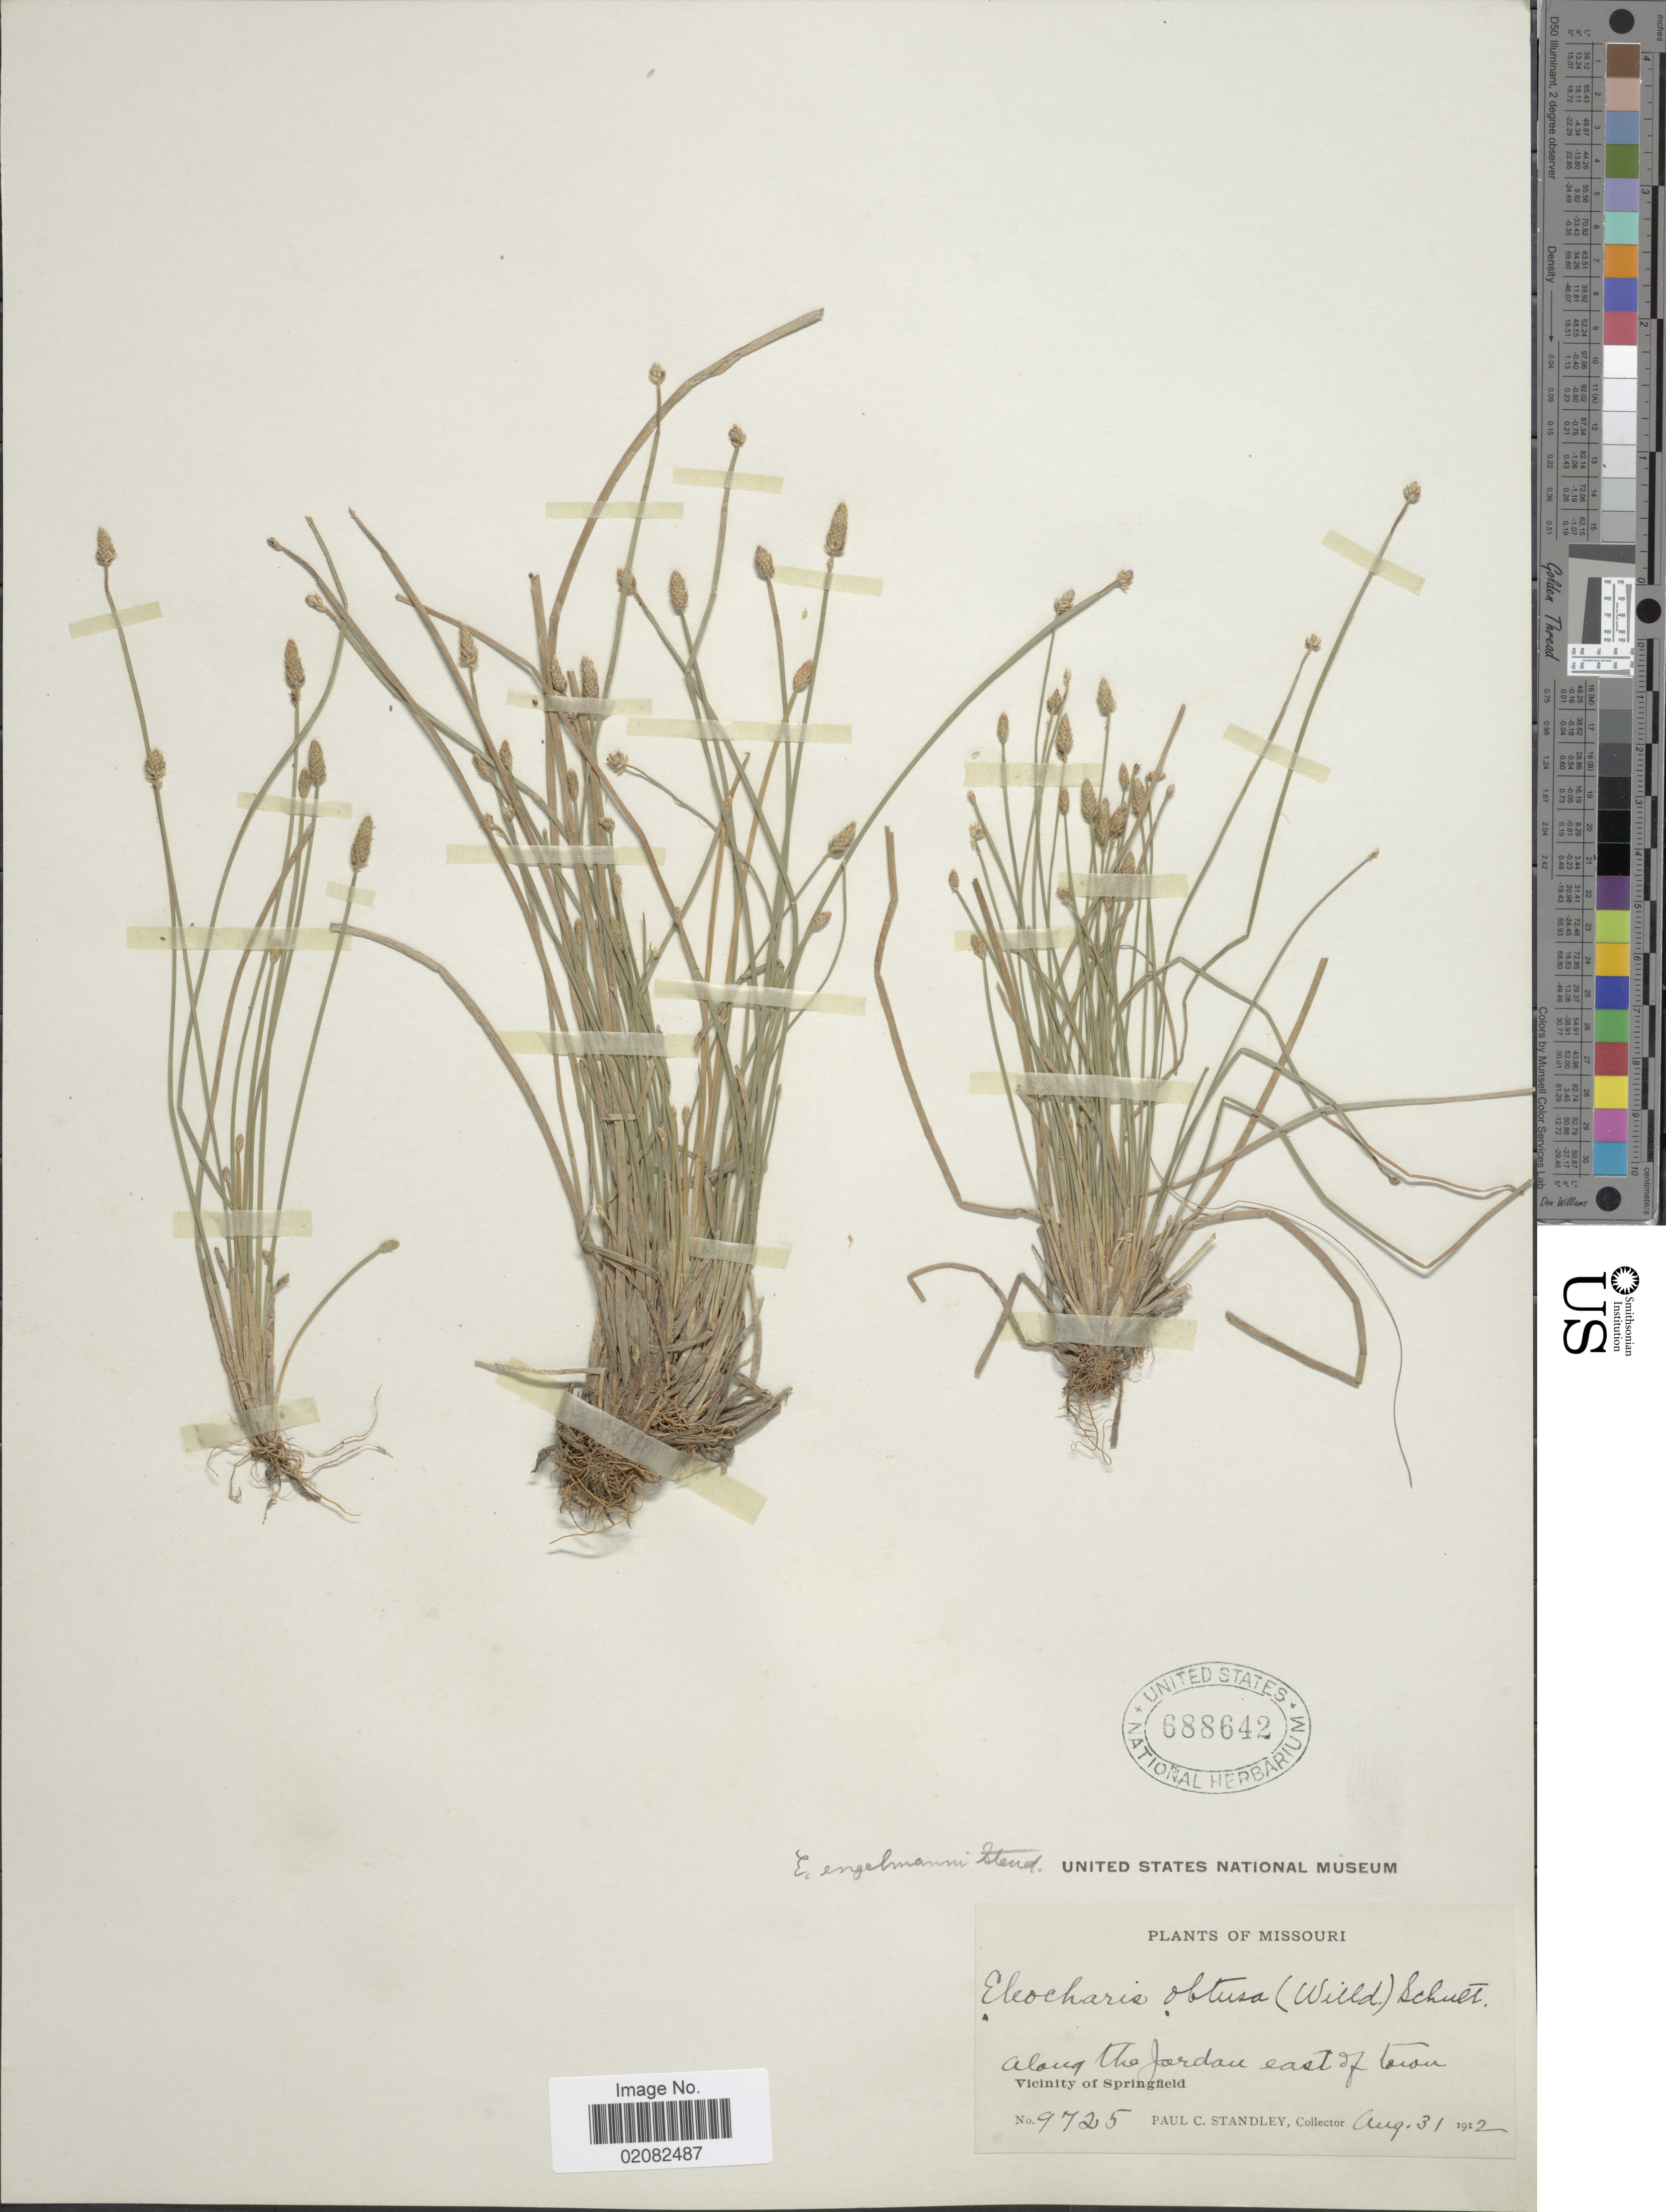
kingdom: Plantae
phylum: Tracheophyta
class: Liliopsida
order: Poales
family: Cyperaceae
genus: Eleocharis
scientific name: Eleocharis engelmannii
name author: Steud.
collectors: P. C. Standley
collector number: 9725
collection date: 1912-08-31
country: United States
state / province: Missouri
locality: Along the Jordan east of town, Vicinity of Springfield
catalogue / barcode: US 688642